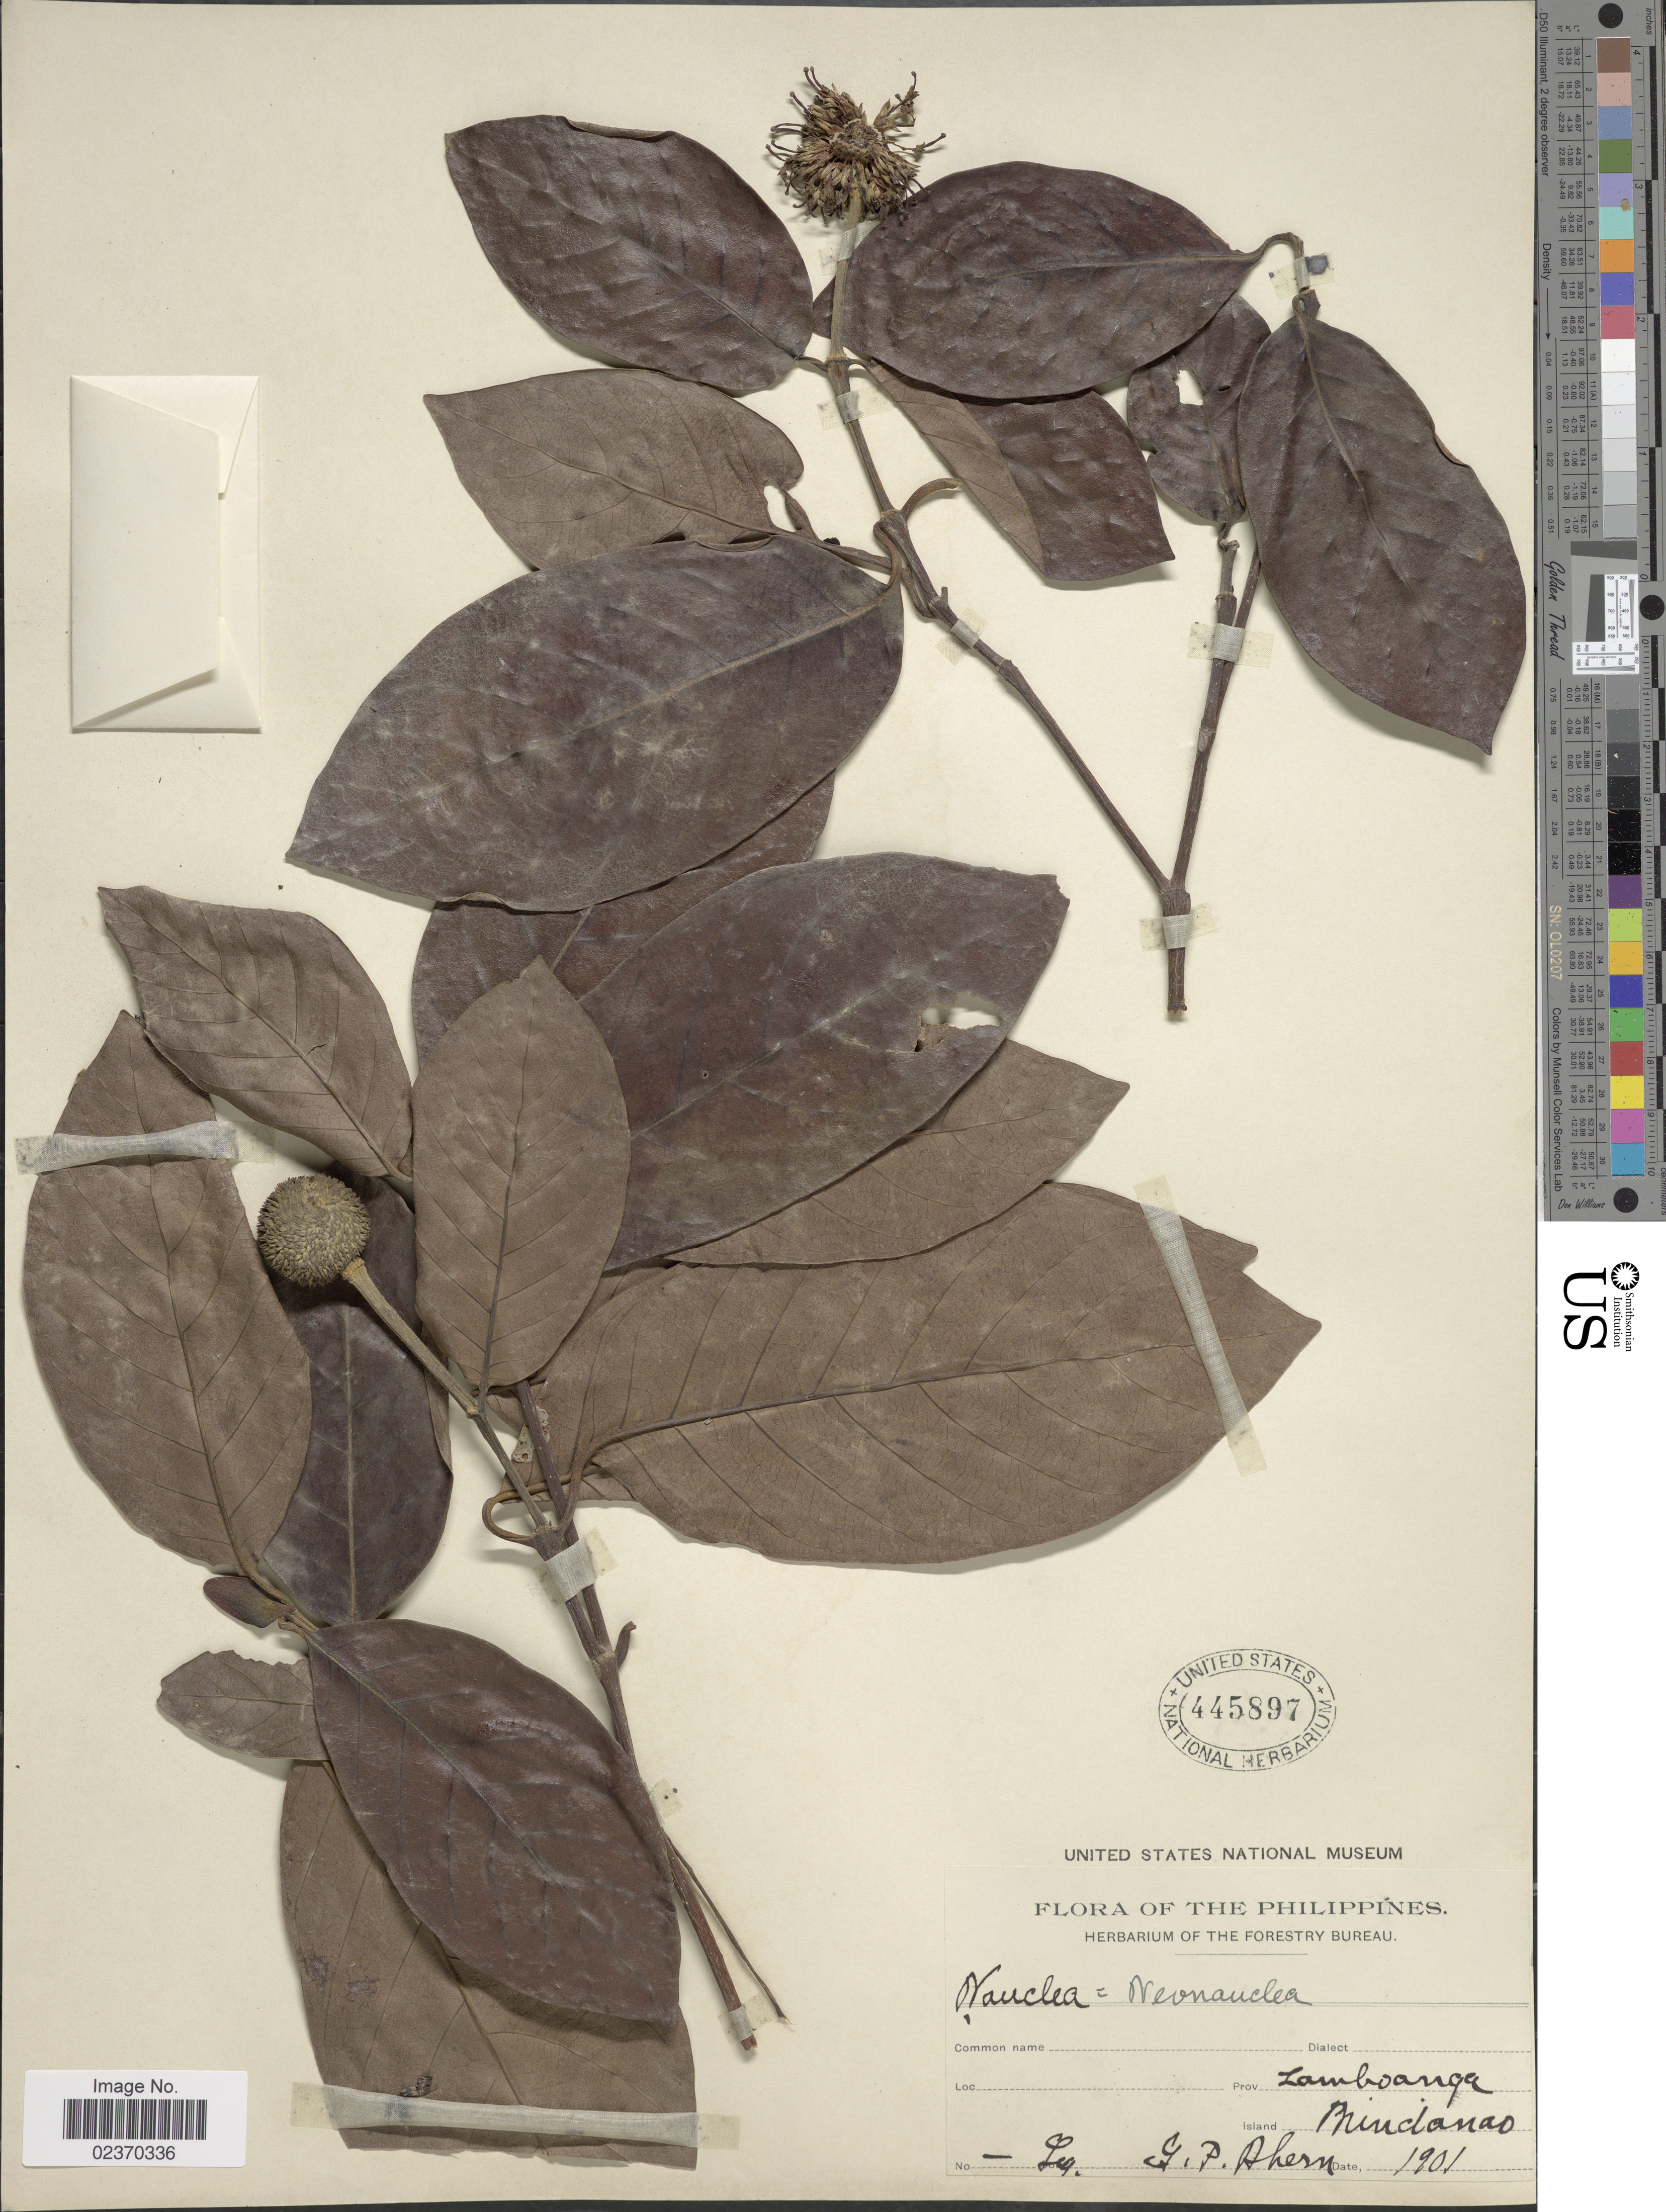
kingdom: Plantae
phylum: Tracheophyta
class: Magnoliopsida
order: Gentianales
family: Rubiaceae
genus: Neonauclea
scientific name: Neonauclea sp.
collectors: G. Ahern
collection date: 1901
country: Philippines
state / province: Zamboanga Peninsula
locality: Prov. Zamboanga, Island Mindanao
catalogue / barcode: US 445897